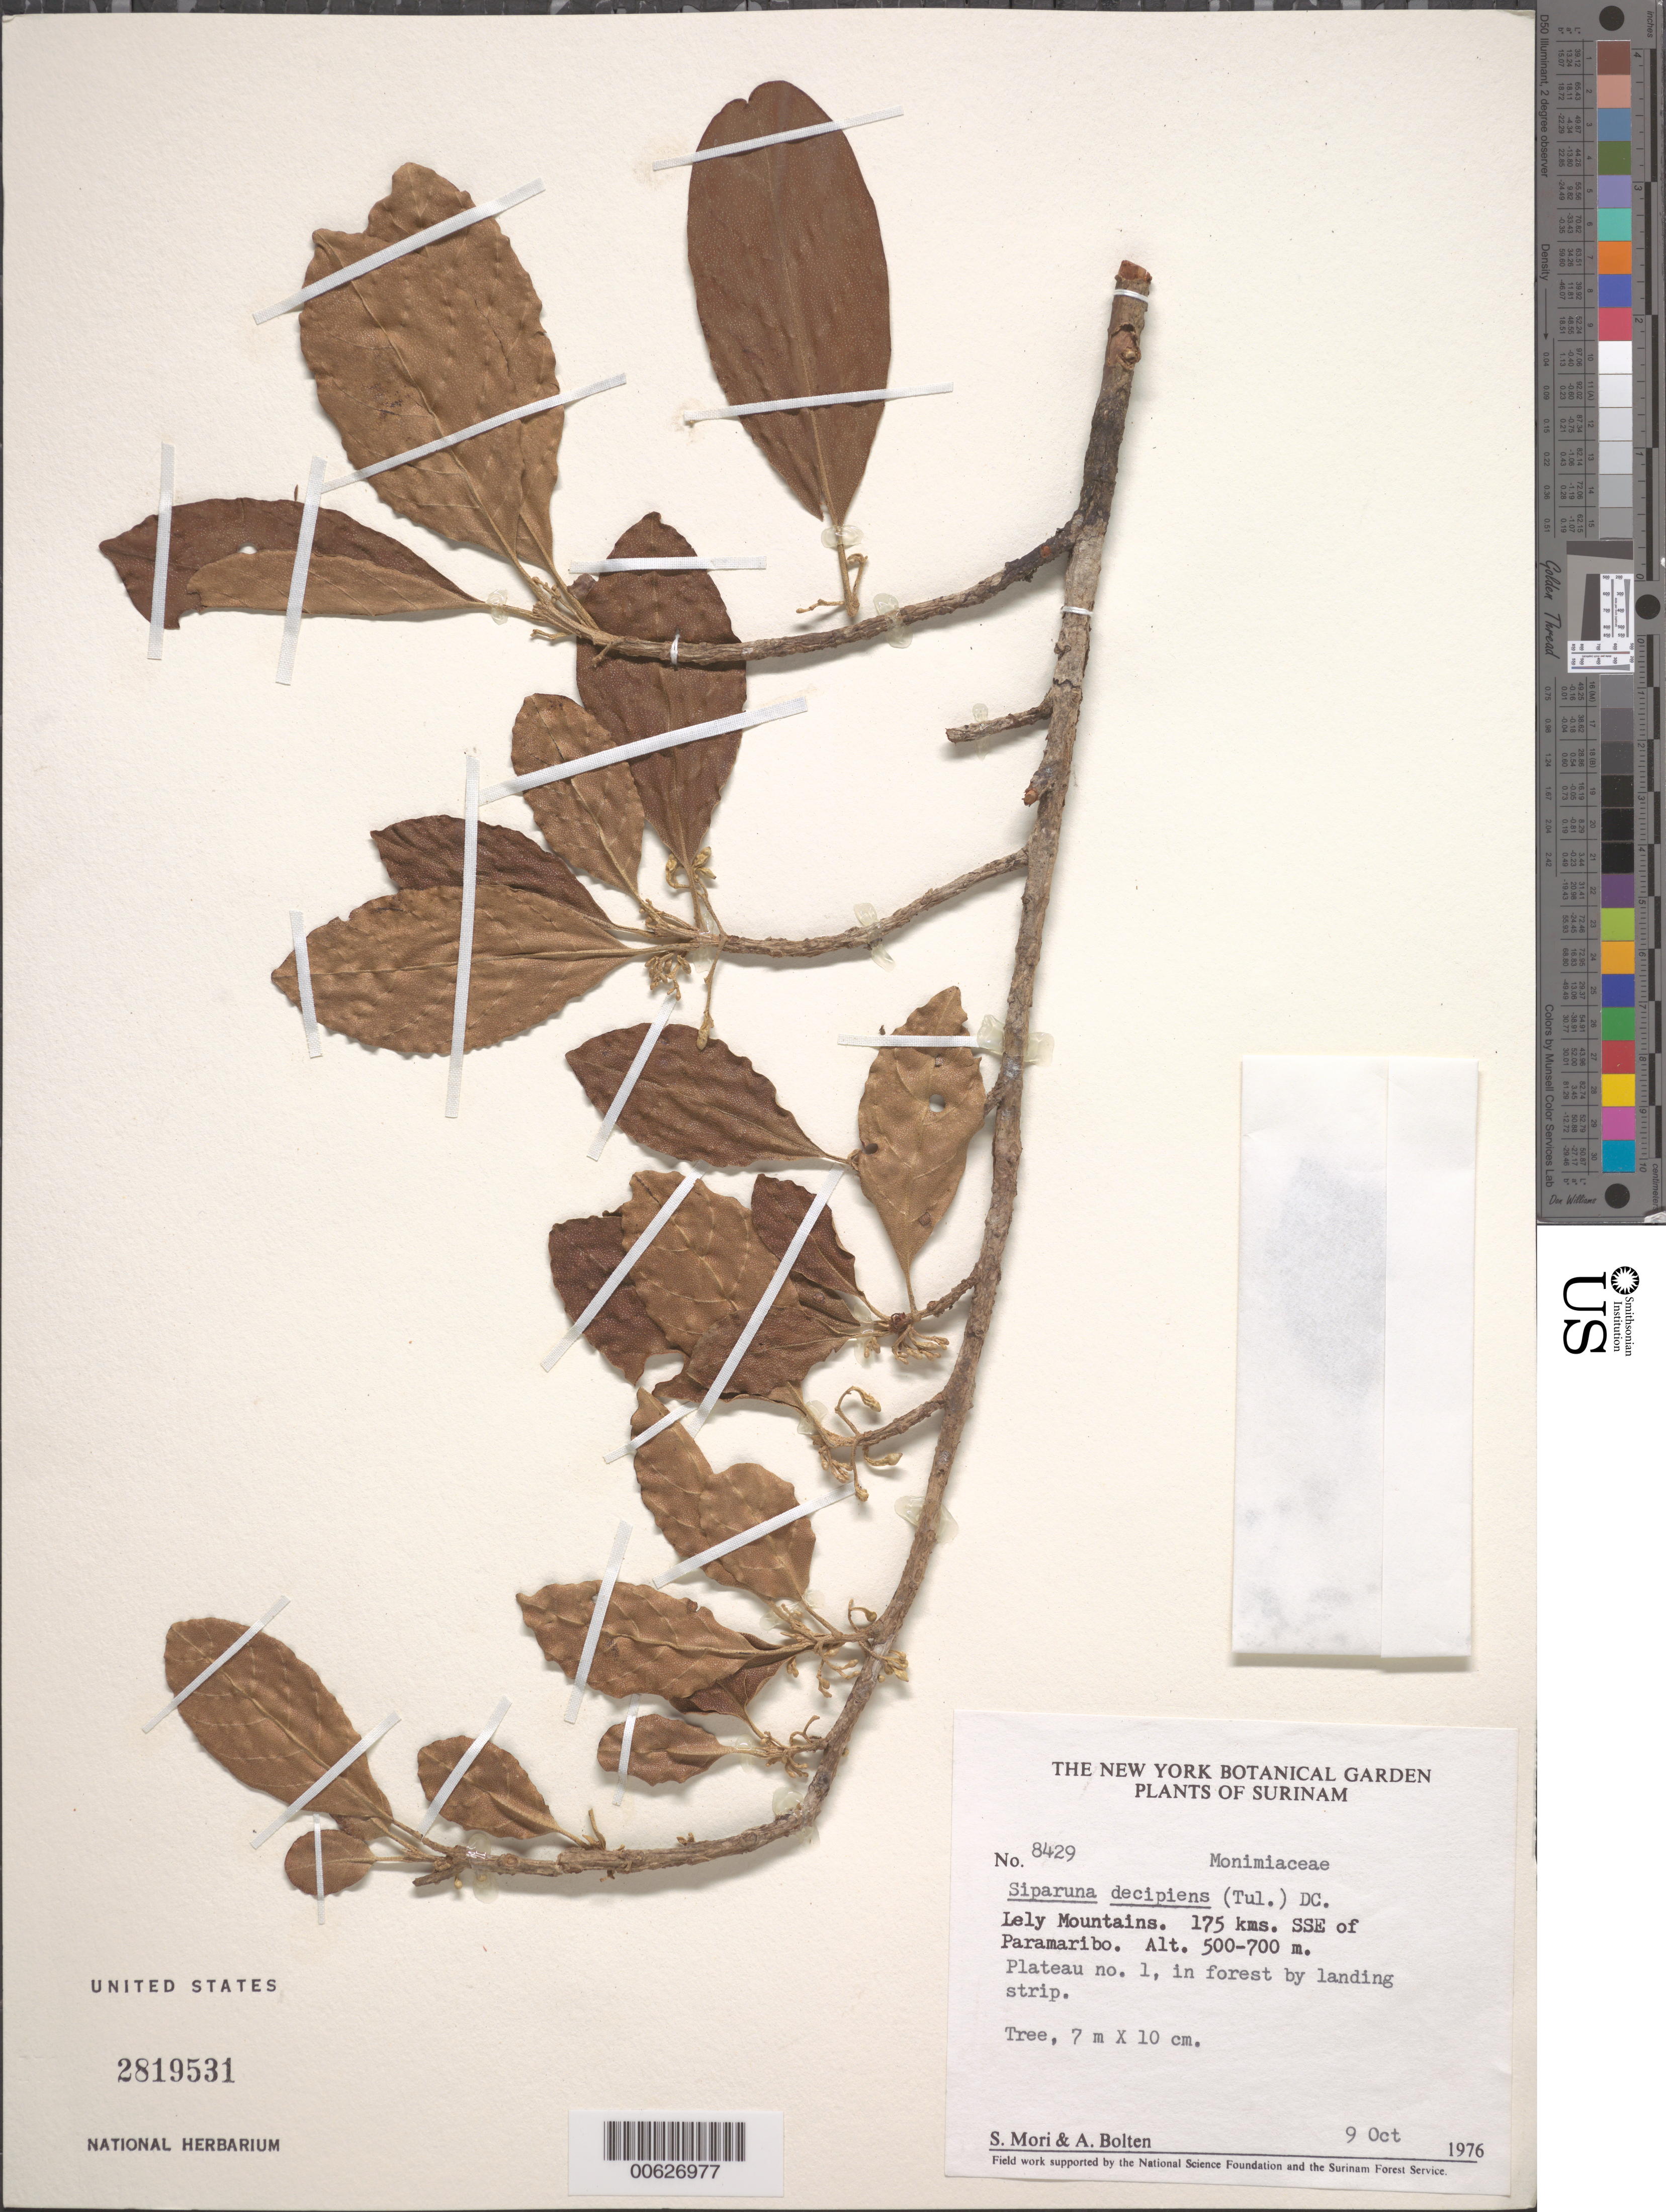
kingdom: Plantae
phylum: Tracheophyta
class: Magnoliopsida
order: Laurales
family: Siparunaceae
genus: Siparuna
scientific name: Siparuna decipiens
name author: (Tul.) A. DC.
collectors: S. Mori & A. Bolten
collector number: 8429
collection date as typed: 9-Oct-76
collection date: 1976-10-09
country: Suriname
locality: Lely Mts., 175 km SSE of Paramaribo. Plateau no.1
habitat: Forest by landing strip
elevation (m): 500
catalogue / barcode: US 2819531